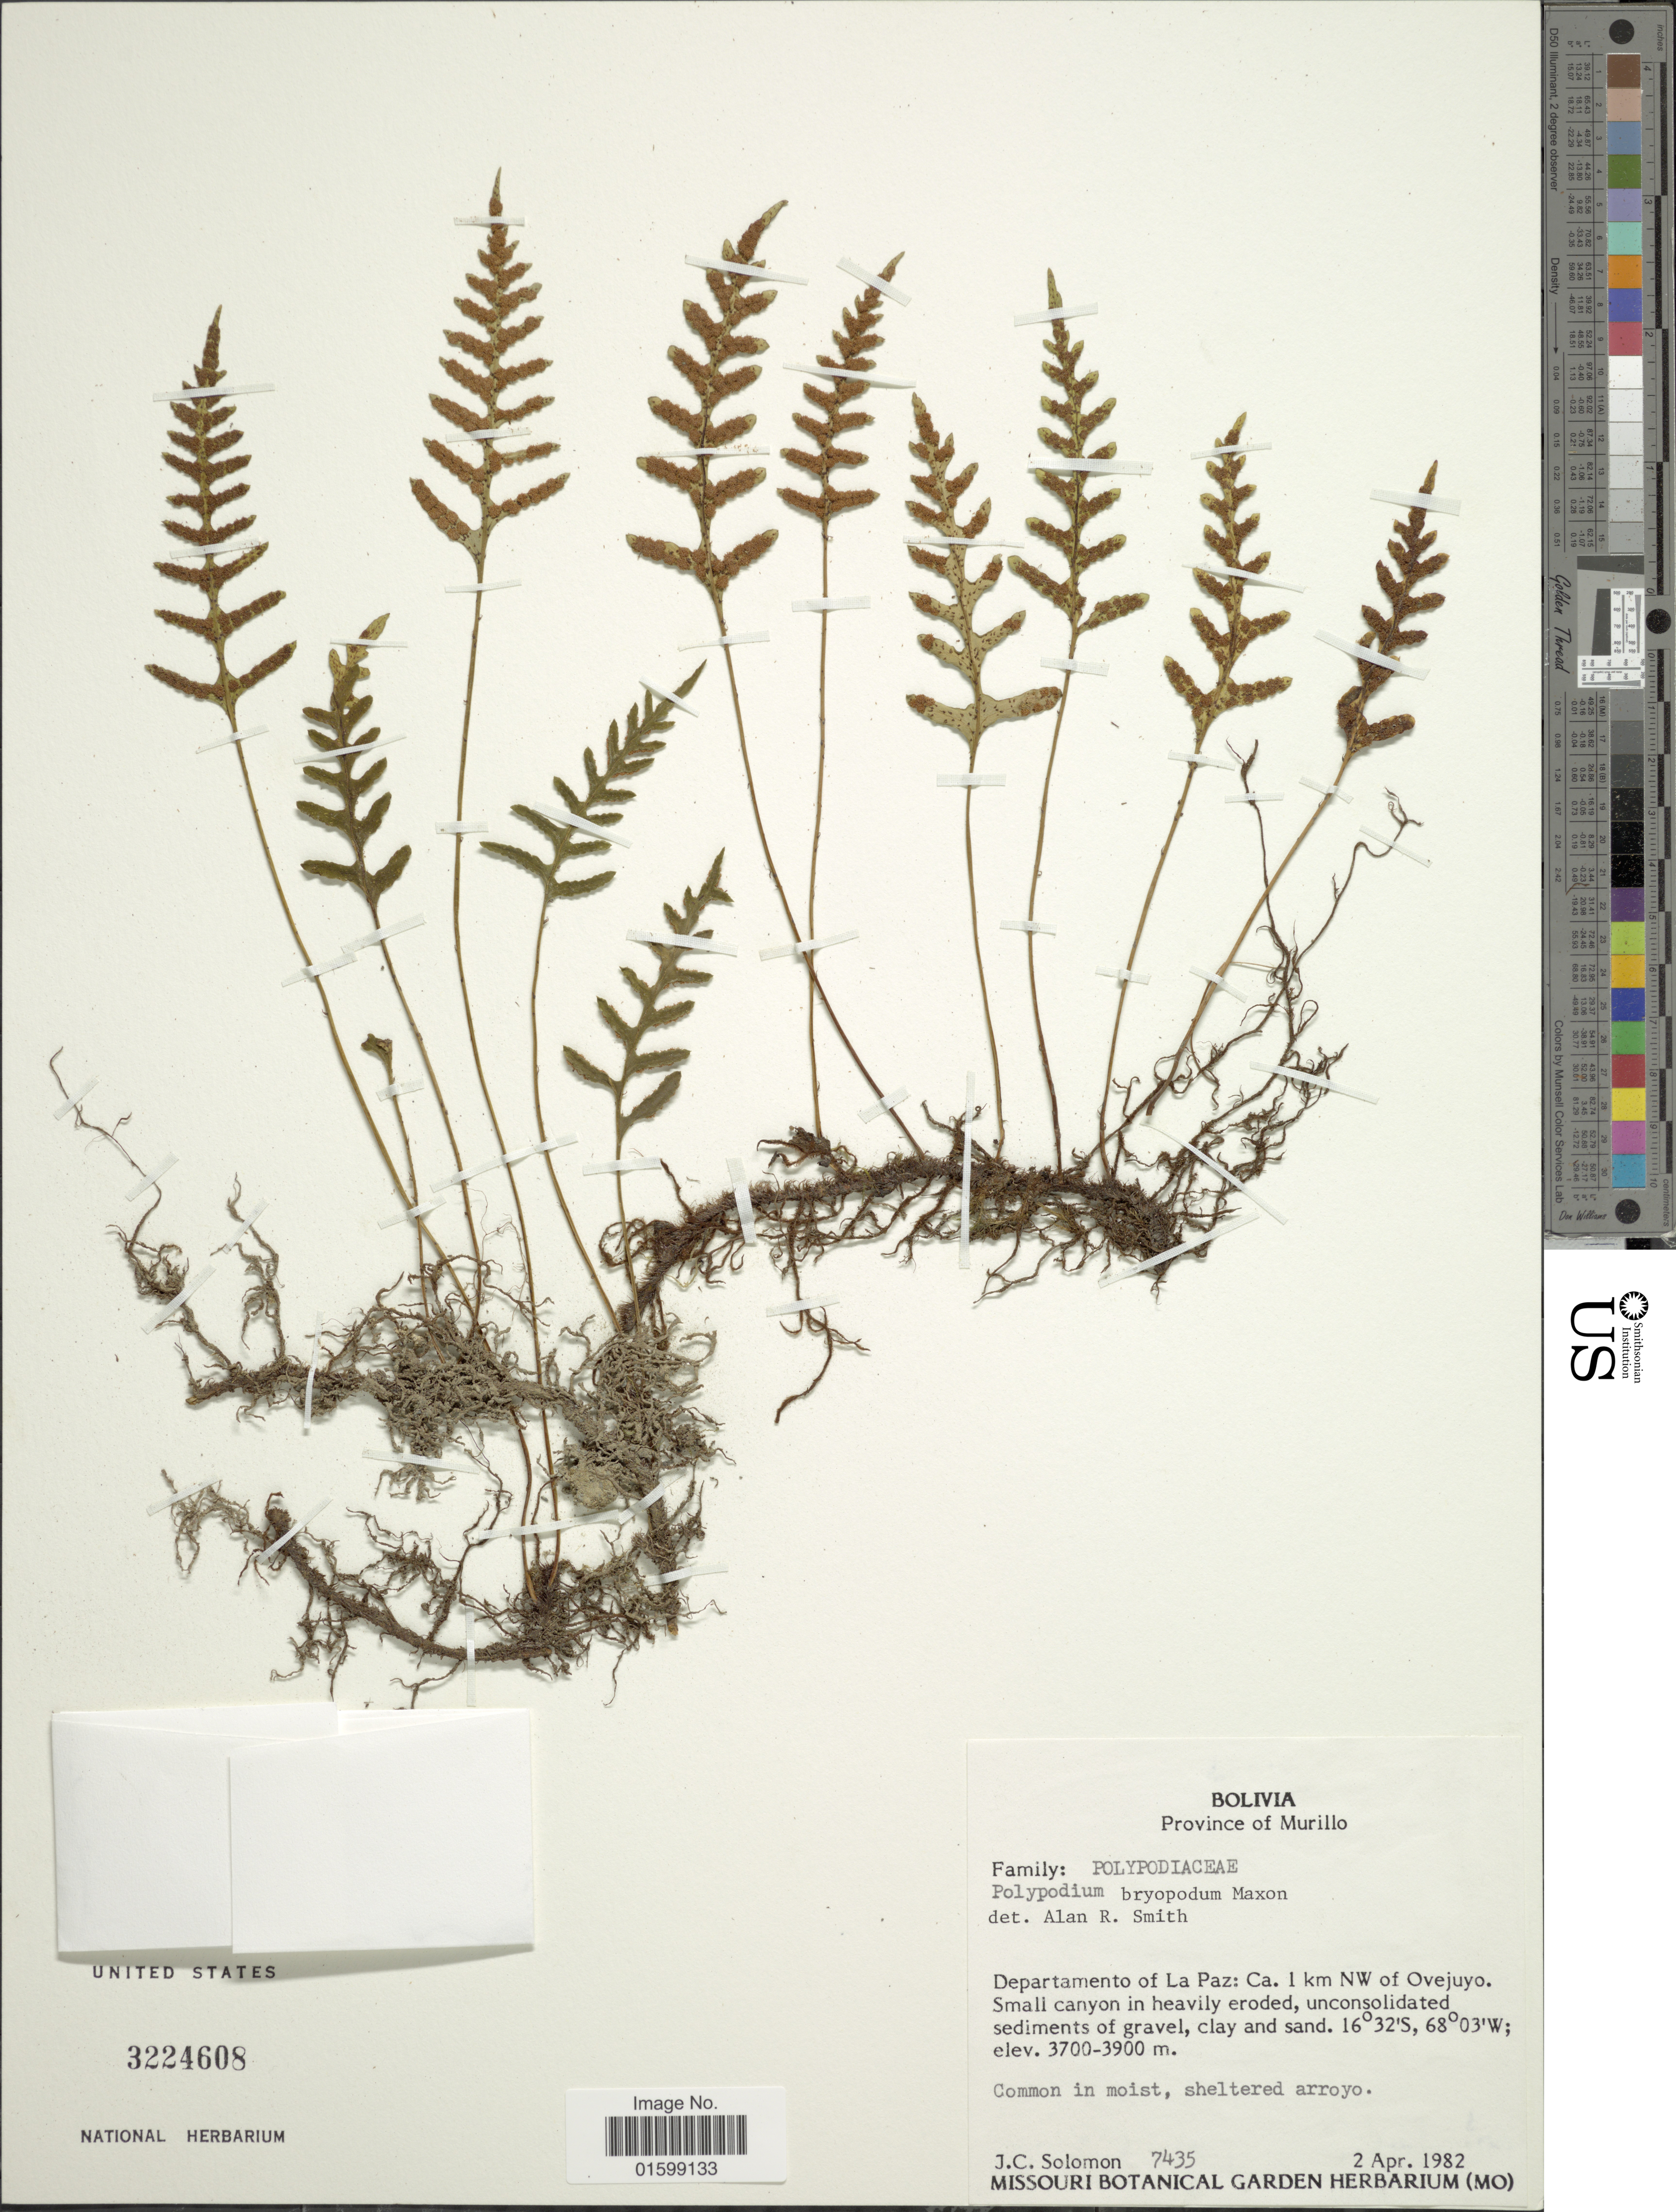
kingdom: Plantae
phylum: Tracheophyta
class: Polypodiopsida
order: Polypodiales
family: Polypodiaceae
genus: Pleopeltis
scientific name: Pleopeltis bryopoda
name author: (Maxon) de la Sota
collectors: J. C. Solomon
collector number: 7435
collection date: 1982-04-02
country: Bolivia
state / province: La Paz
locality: Province of Murillo, Departamento of La Paz: Ca. 1 km NW of Ovejuyo, small canyon in heavinly eroded, uncondolidated sediments of gravel, clay and sand, ccomon in moist, sheltered arroyo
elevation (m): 3700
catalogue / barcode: US 3224608